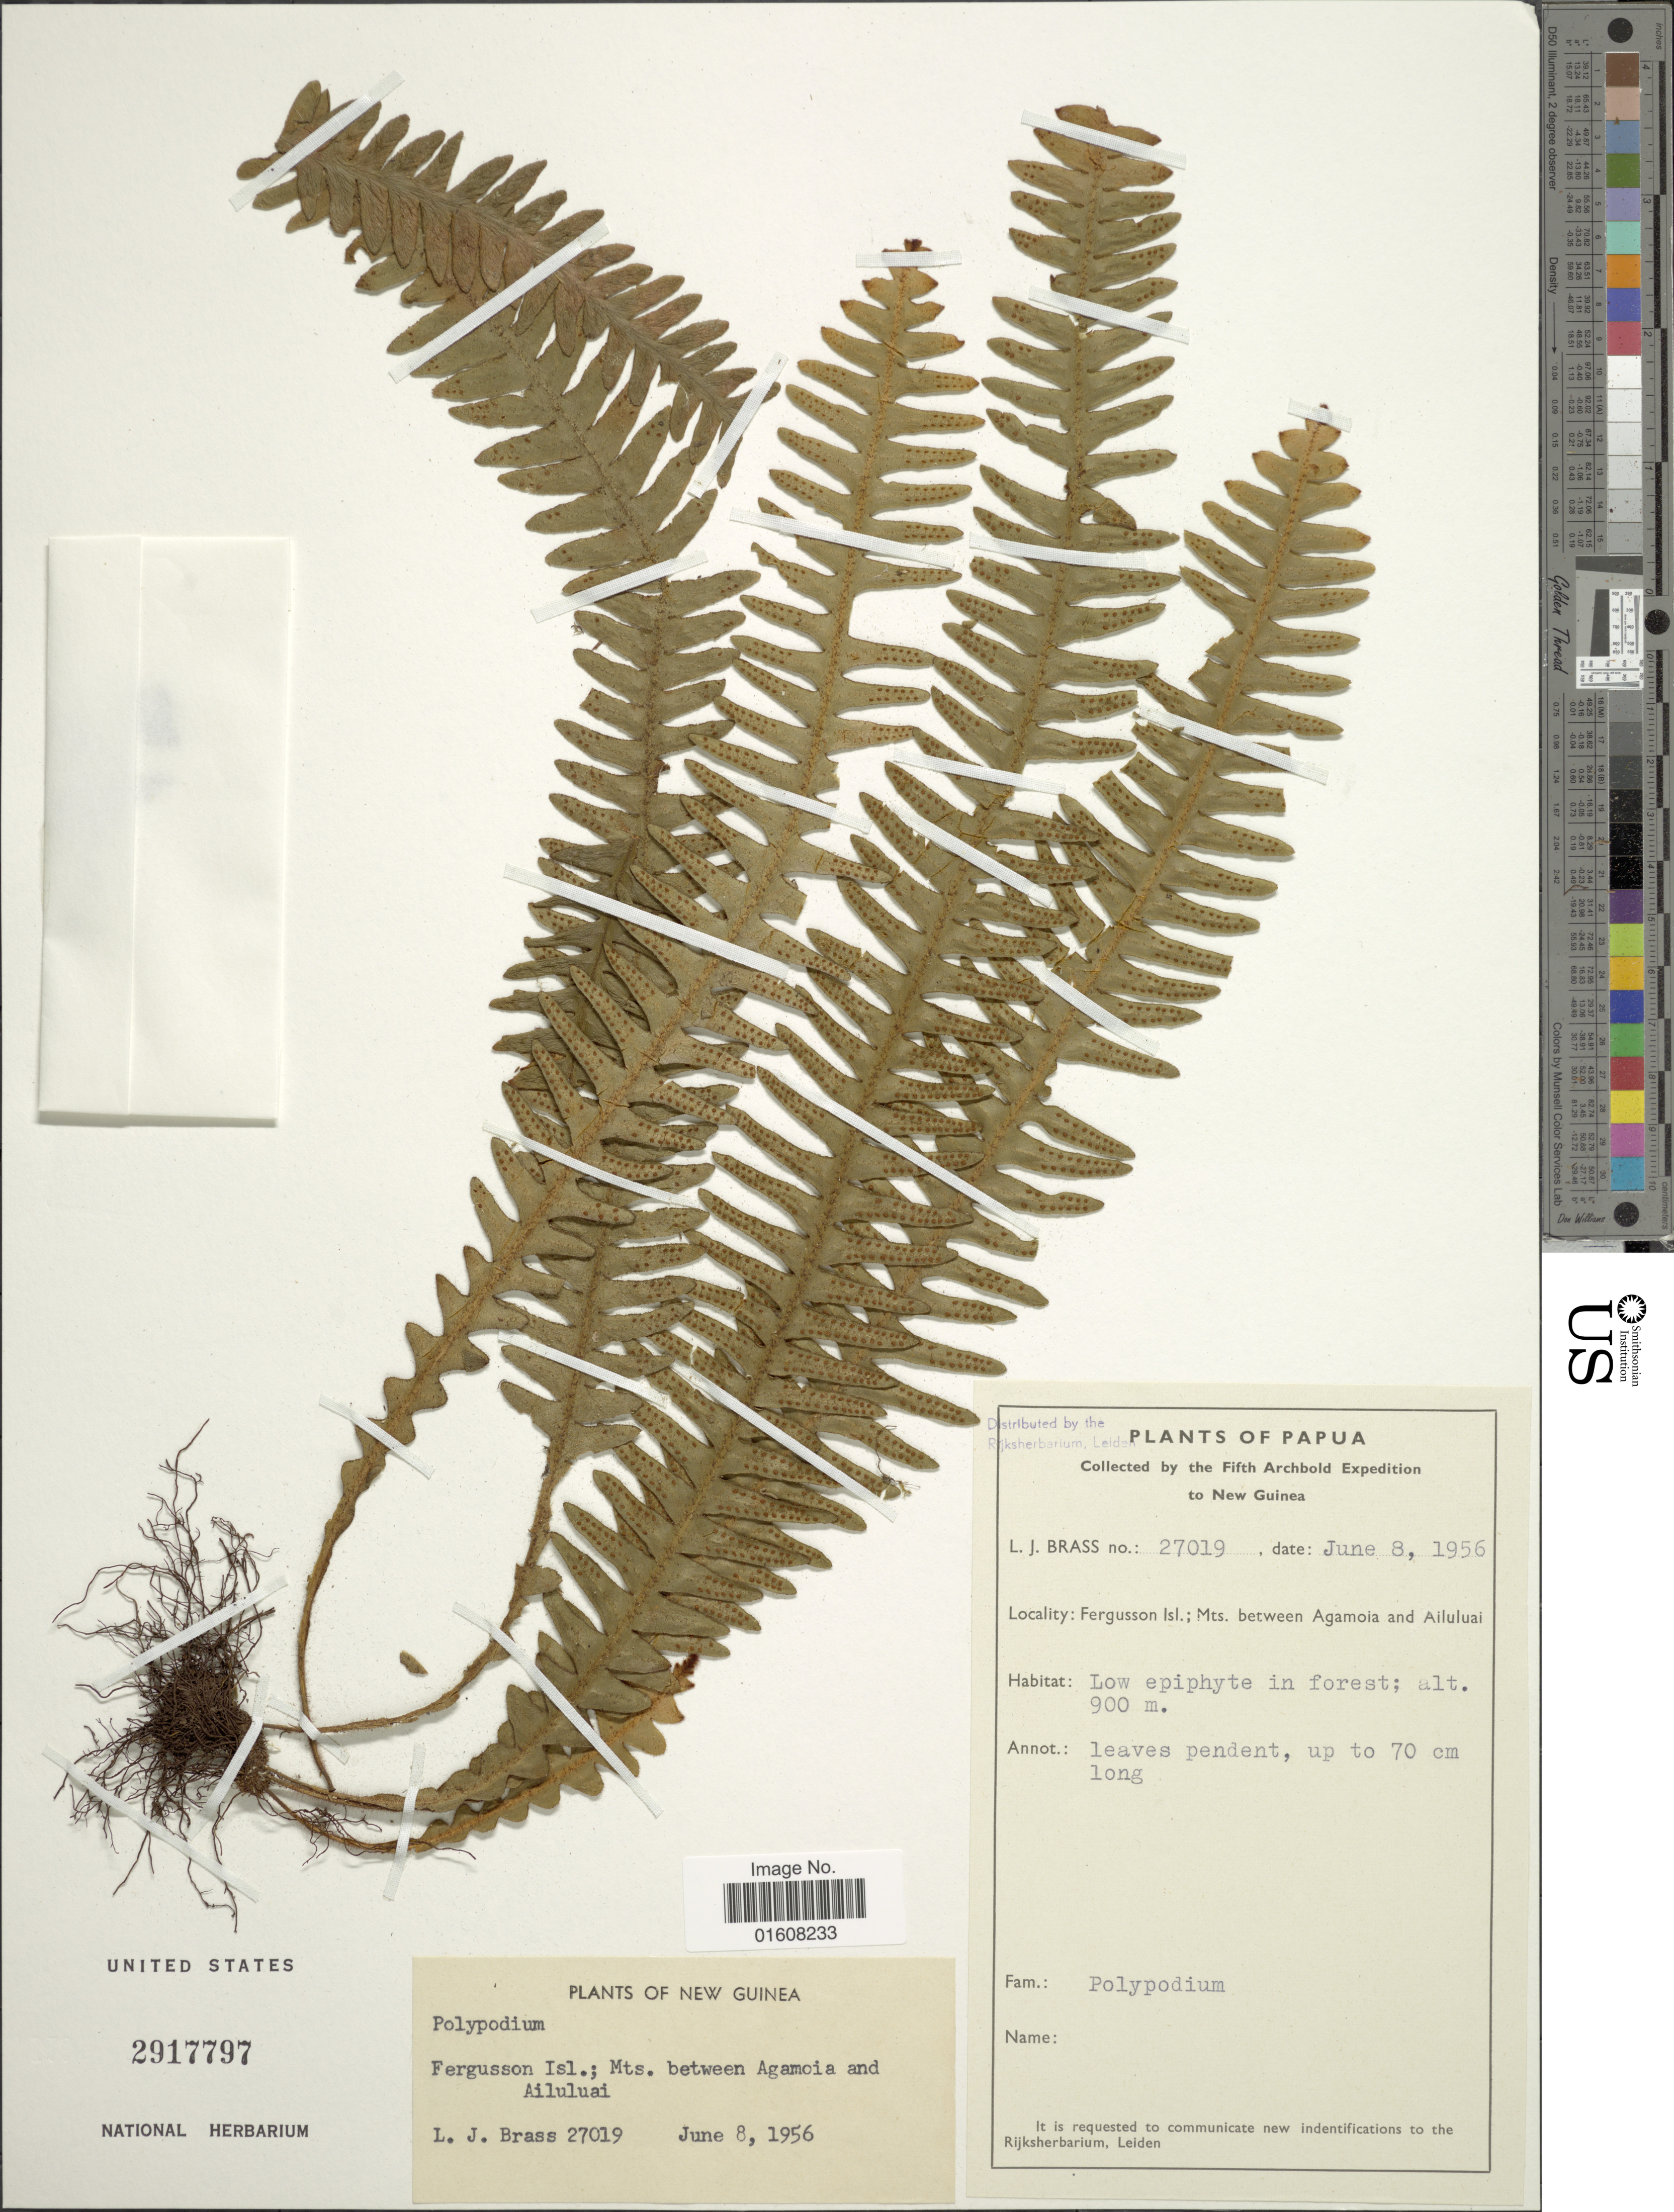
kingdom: Plantae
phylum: Tracheophyta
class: Polypodiopsida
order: Polypodiales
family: Polypodiaceae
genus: Grammitis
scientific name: Grammitis sp.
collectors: L. J. Brass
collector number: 27019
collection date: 1956-06-08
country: Papua New Guinea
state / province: Milne Bay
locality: Papua. New Guinea. Fergusson Isl.; Mts. between Agamoia and Ailuluai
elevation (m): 900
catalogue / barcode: US 2917797